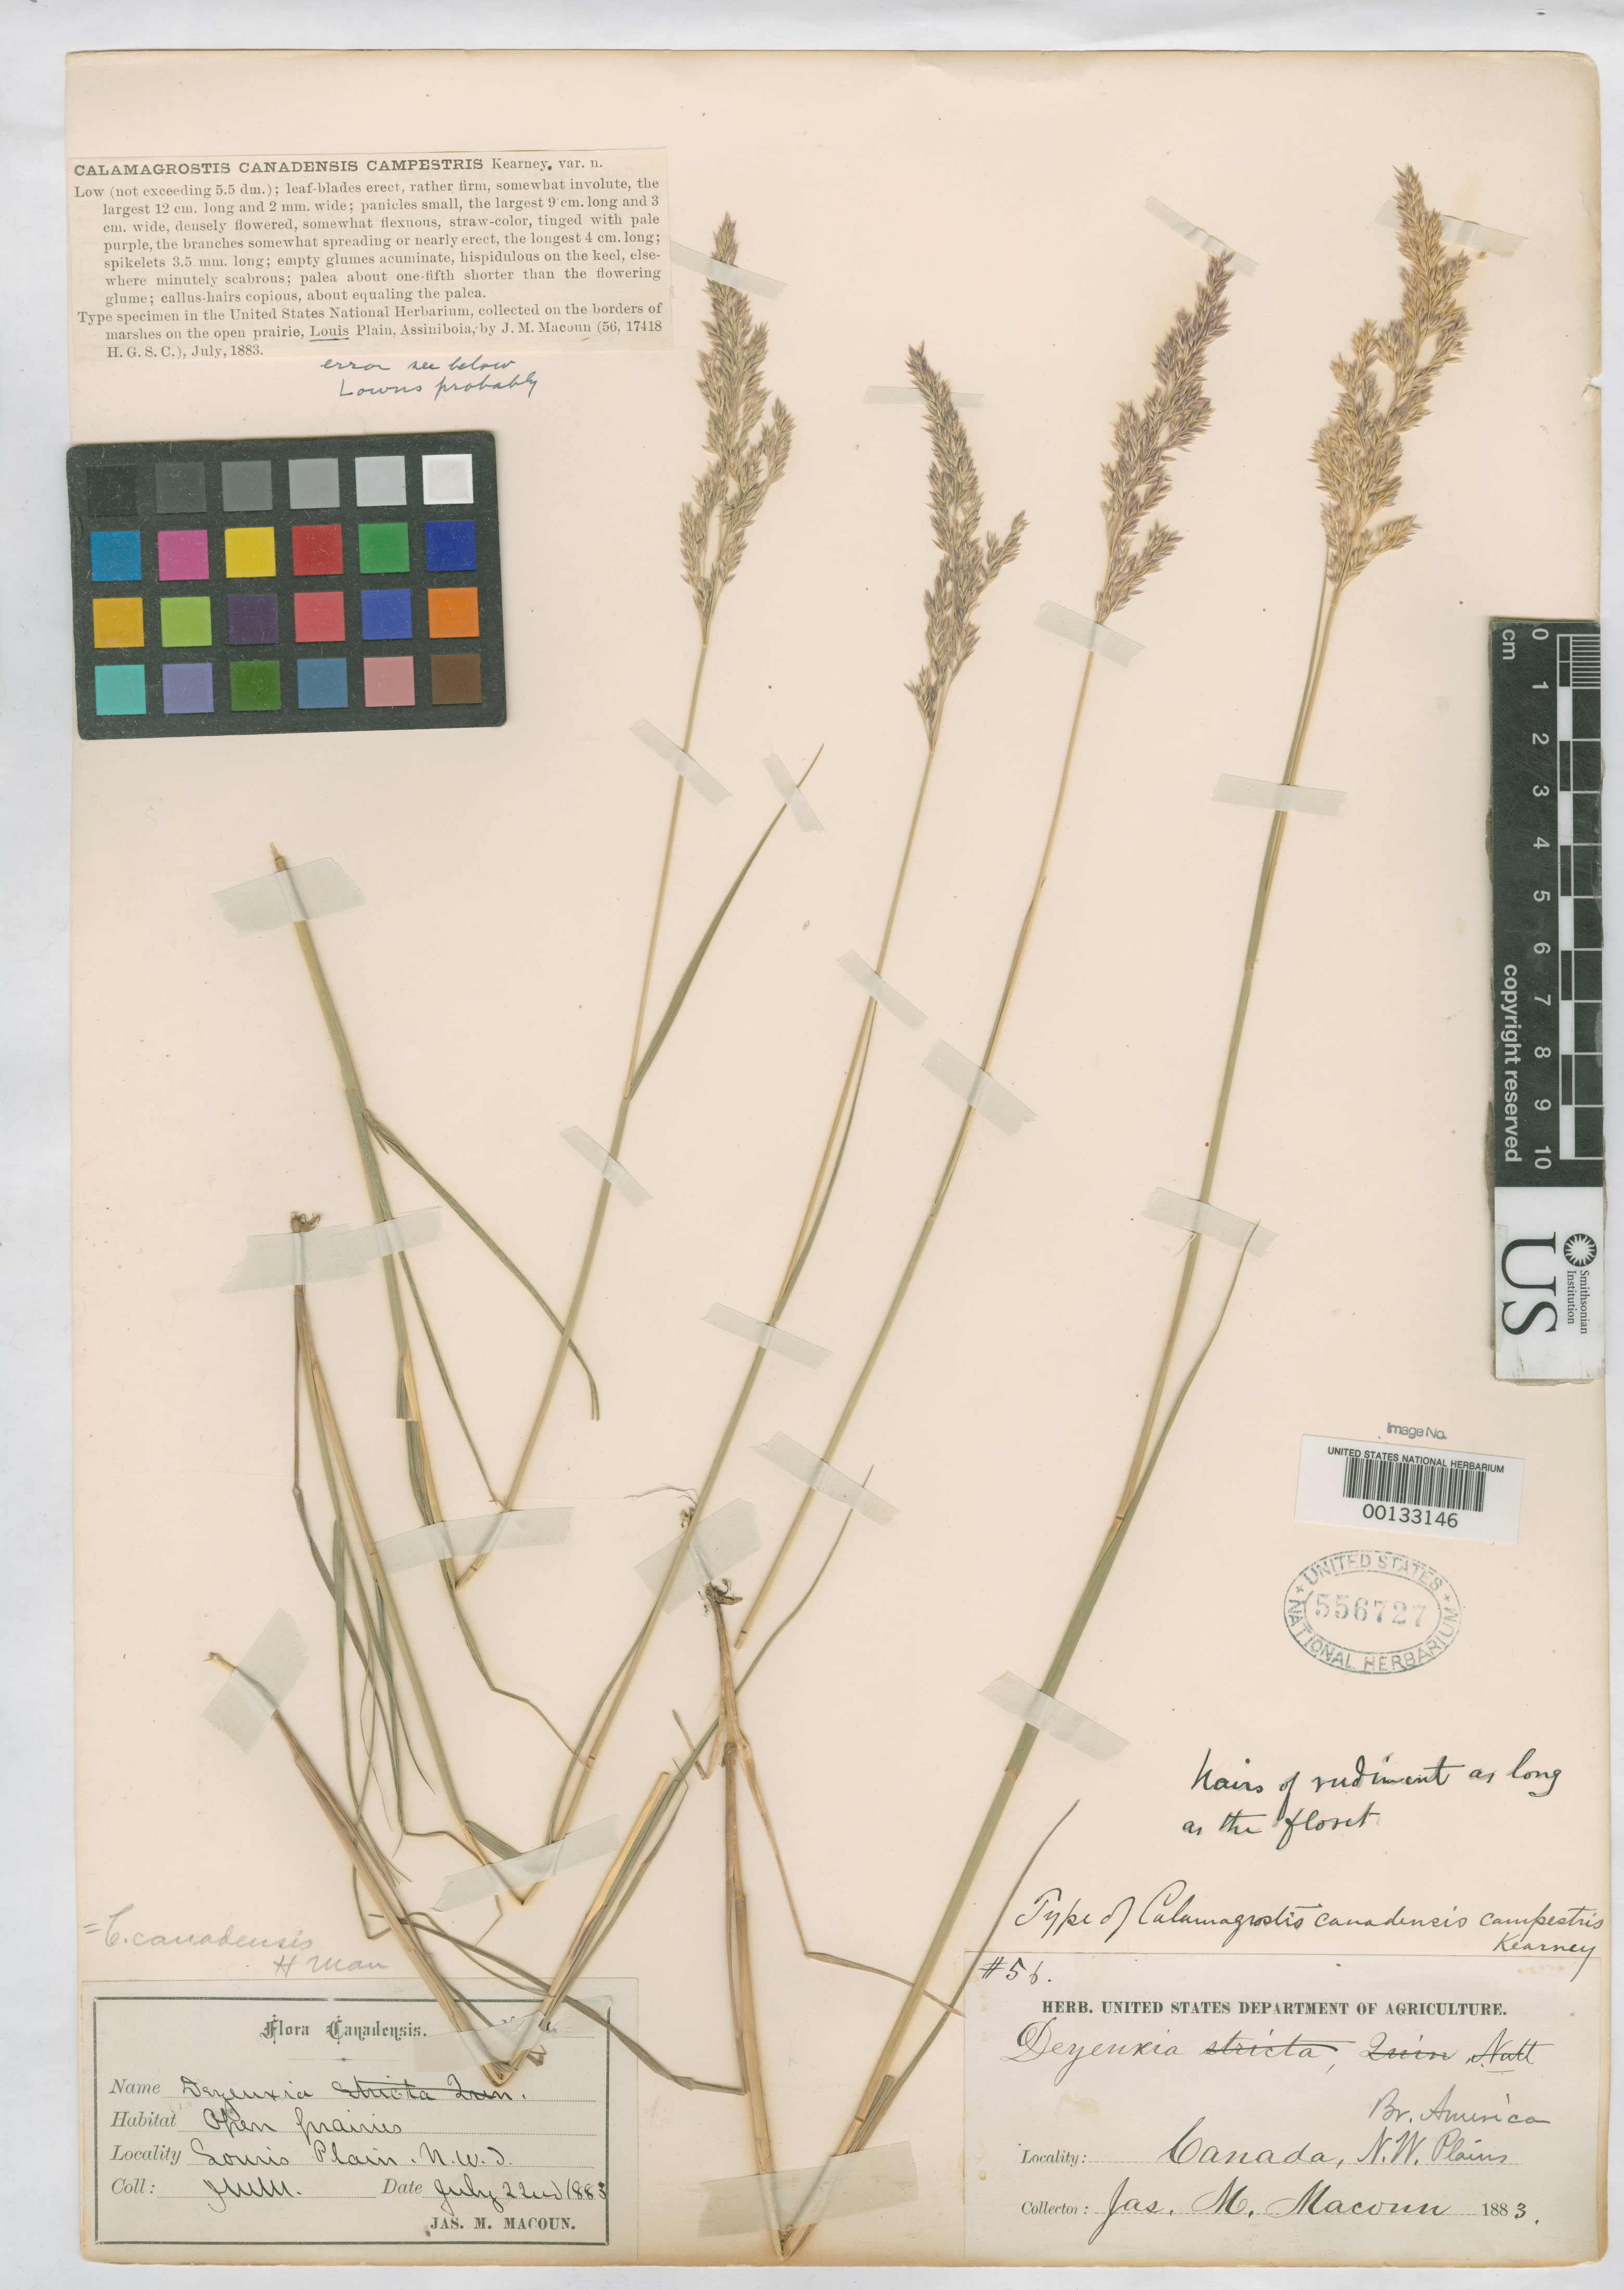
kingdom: Plantae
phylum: Tracheophyta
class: Liliopsida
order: Poales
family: Poaceae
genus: Calamagrostis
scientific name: Calamagrostis canadensis var. campestris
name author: Kearney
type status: Holotype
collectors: J. M. Macoun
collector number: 56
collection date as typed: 22 Jul 1883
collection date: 1883-07-22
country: Canada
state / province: Saskatchewan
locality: Souris Plain, Assiniboia.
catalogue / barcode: US 556727